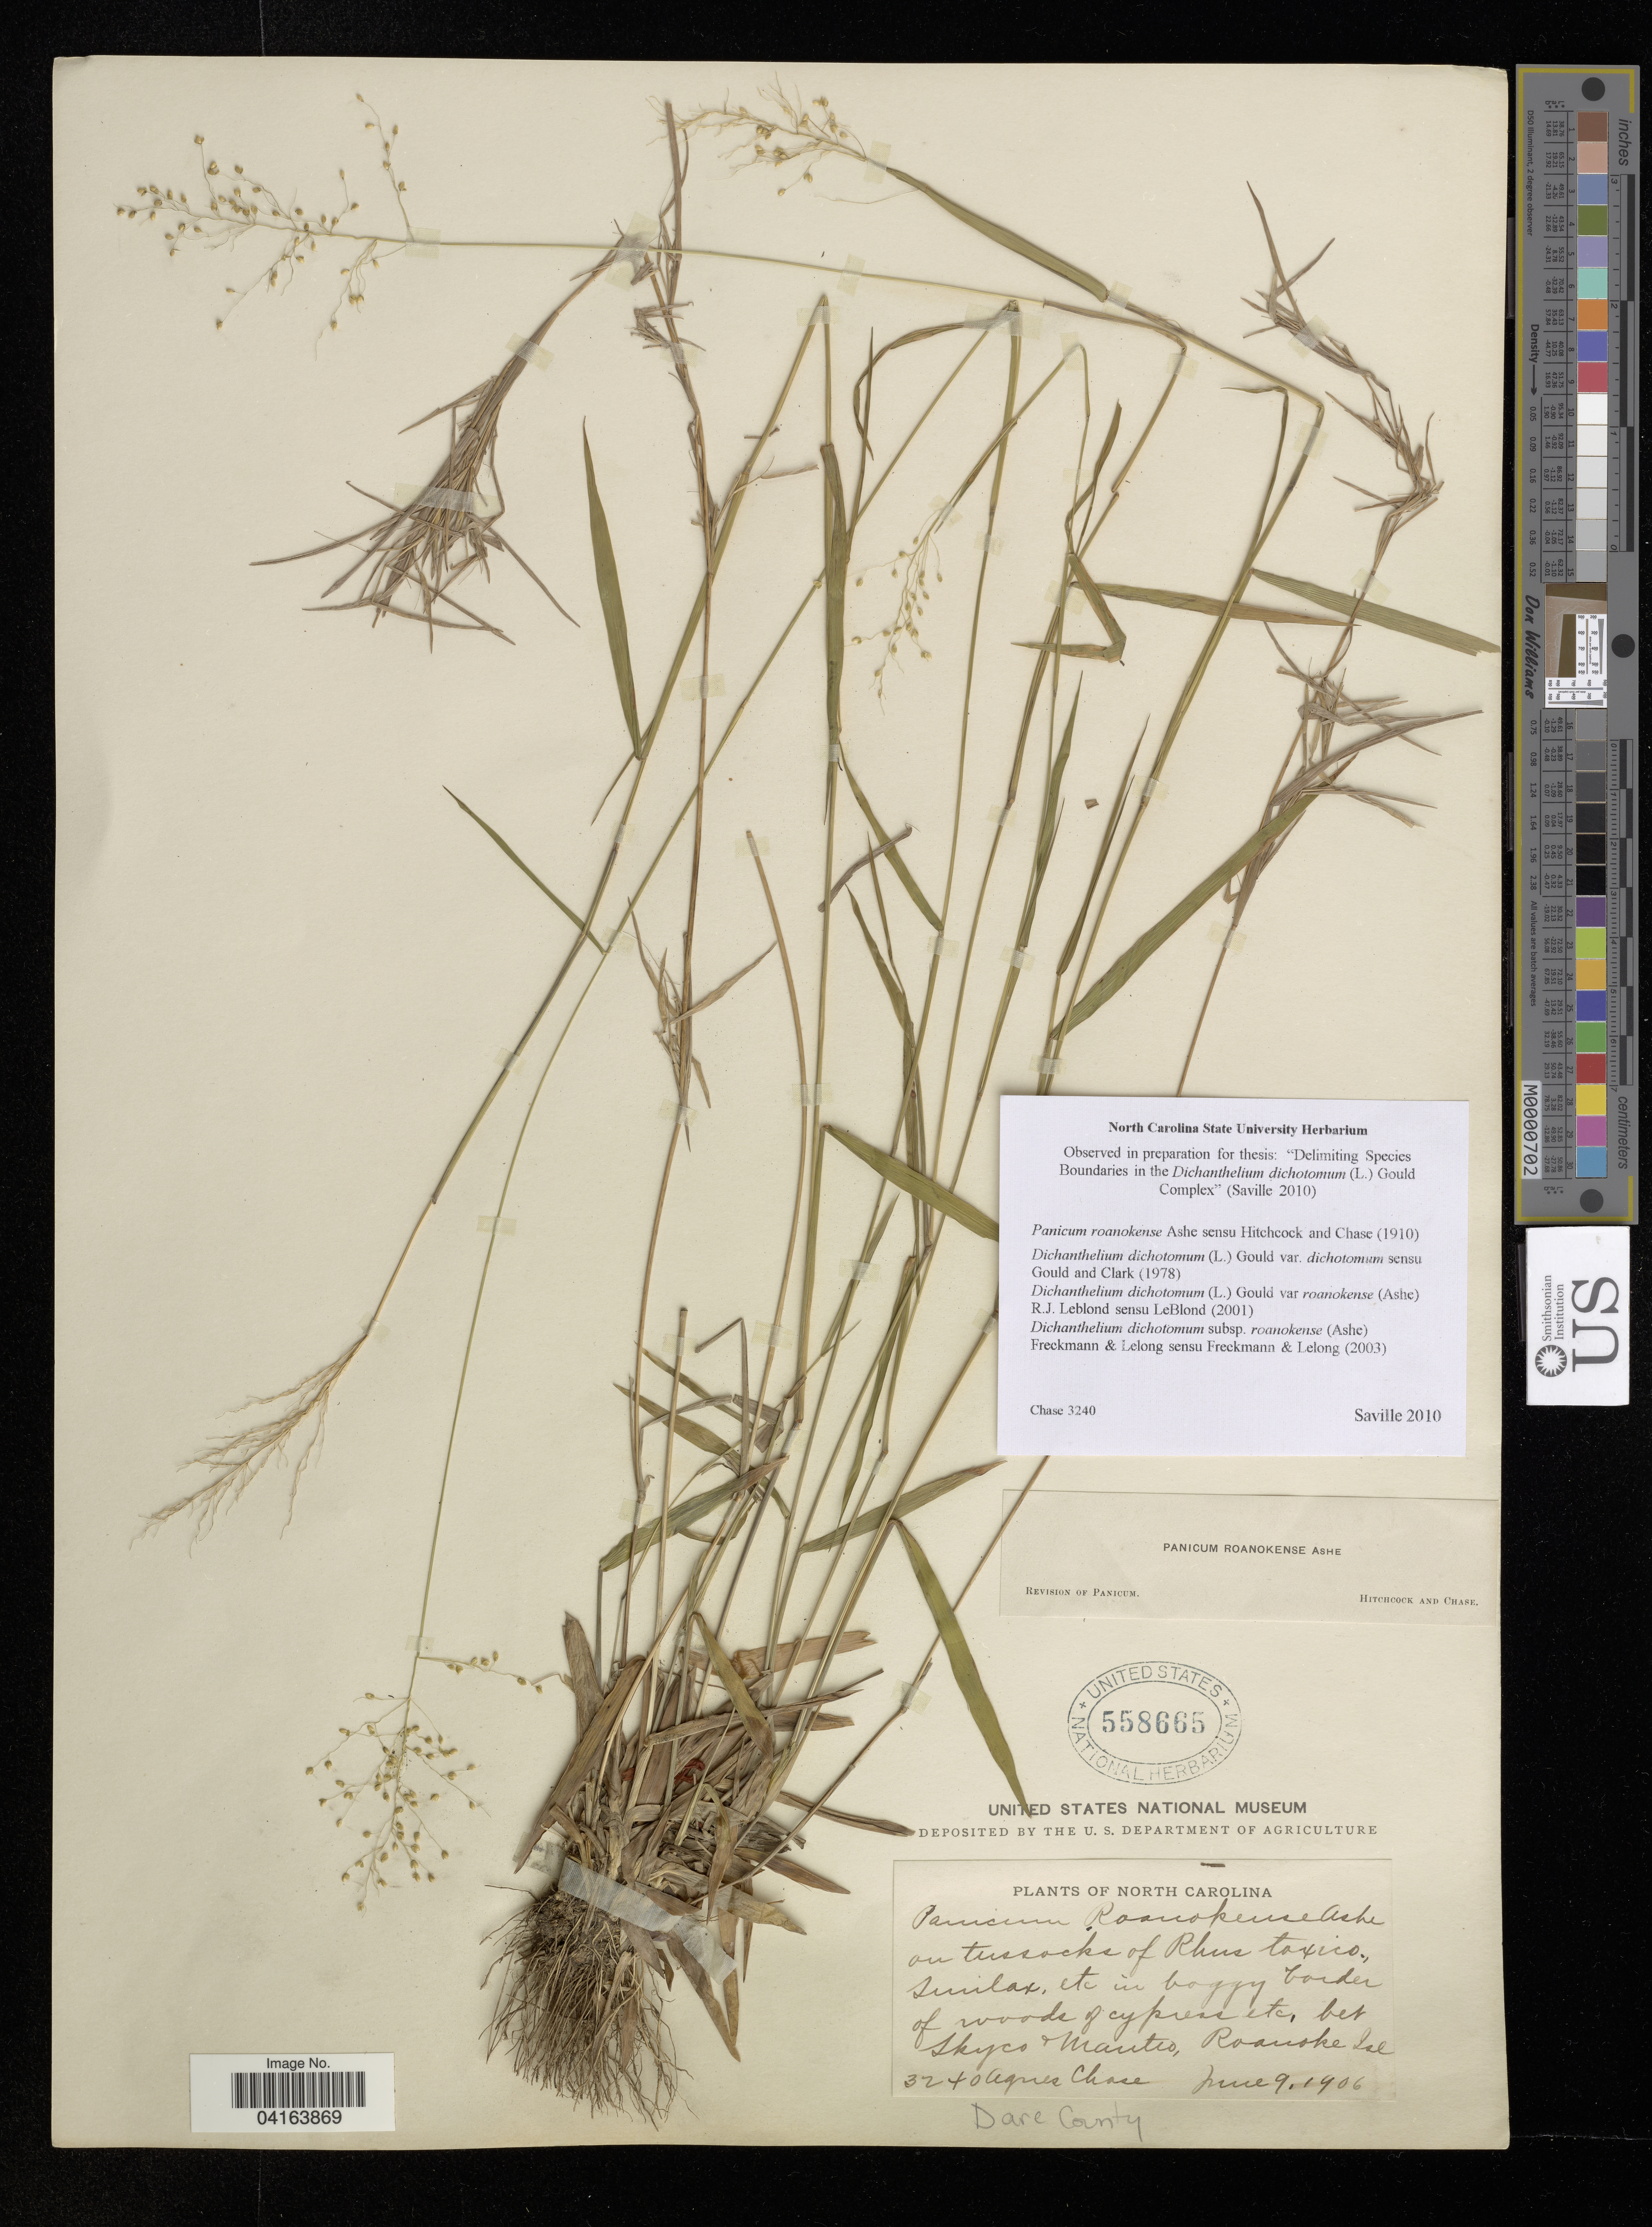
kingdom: Plantae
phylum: Tracheophyta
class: Liliopsida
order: Poales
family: Poaceae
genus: Dichanthelium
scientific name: Dichanthelium dichotomum subsp. roanokense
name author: (Ashe) LeBlond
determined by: Saville, A. C., (NCSC), North Carolina State University (UNITED STATES)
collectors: A. Chase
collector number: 3240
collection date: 1906-06-09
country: United States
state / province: North Carolina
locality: Skyco + Manteo, Roanoke Isle. Dare County.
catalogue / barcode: US 558665